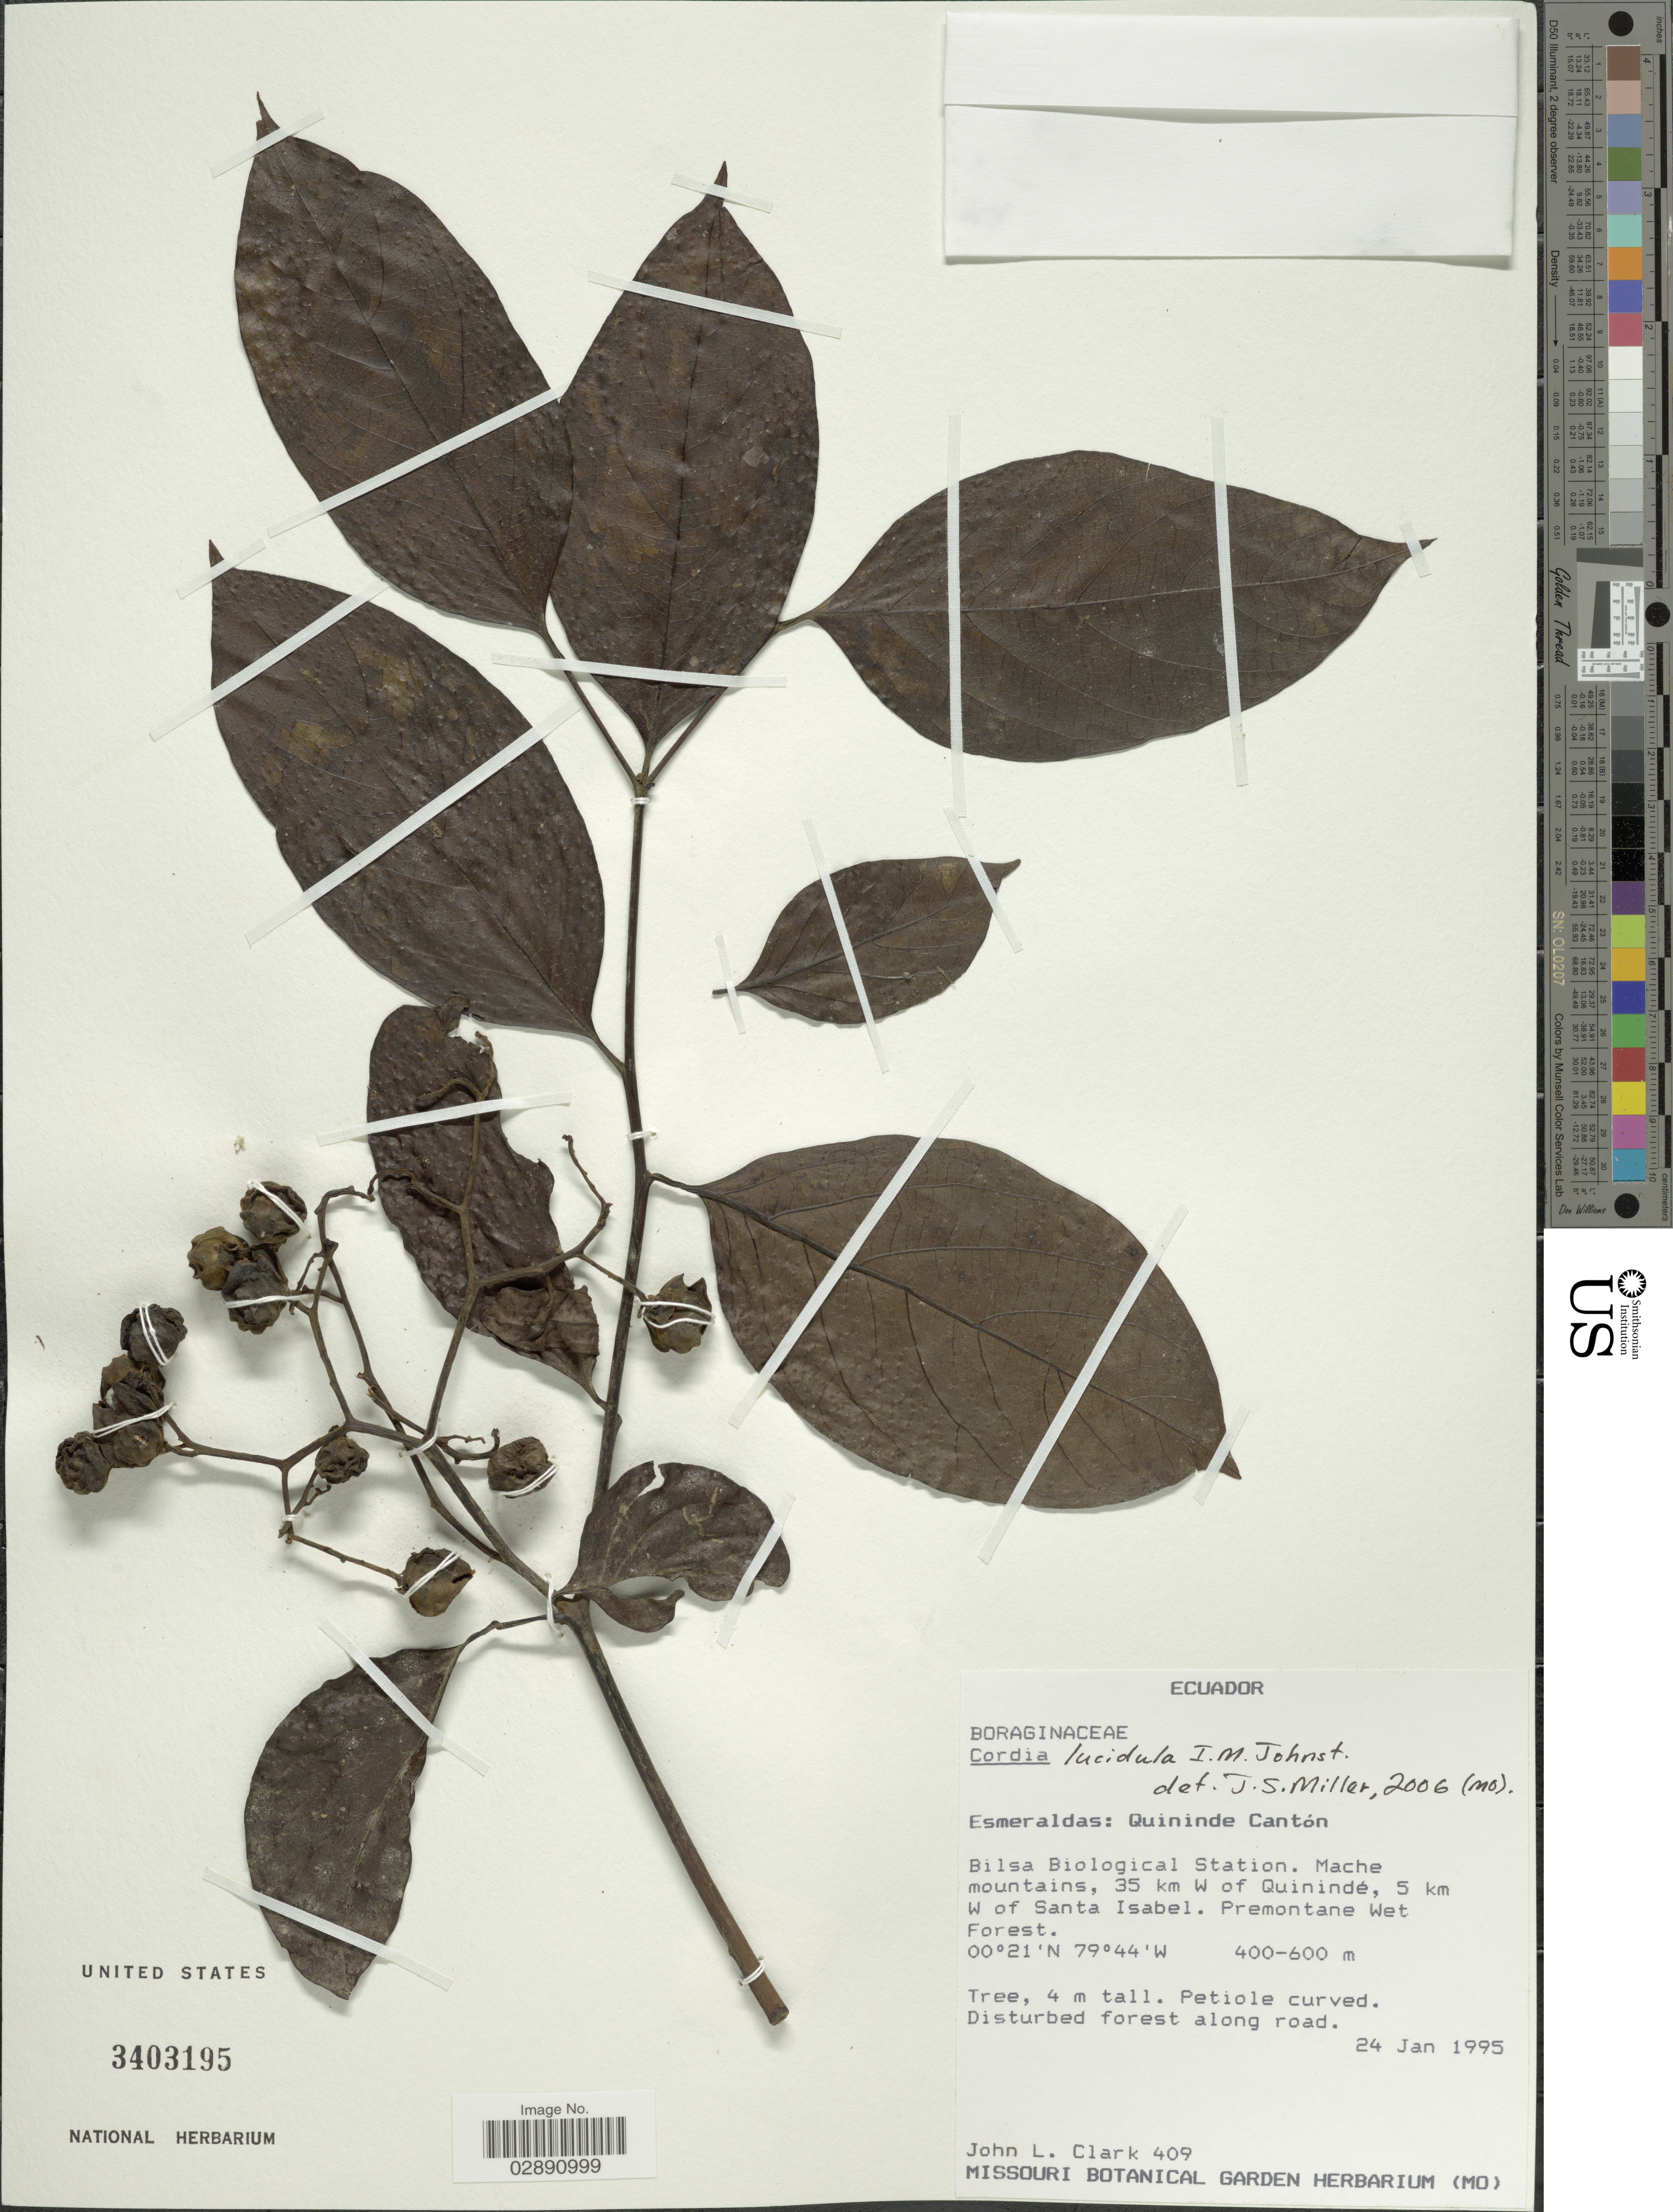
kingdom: Plantae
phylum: Tracheophyta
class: Magnoliopsida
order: Boraginales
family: Cordiaceae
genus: Cordia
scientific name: Cordia lucidula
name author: I.M. Johnst.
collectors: J. L. Clark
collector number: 409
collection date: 1995-01-24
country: Ecuador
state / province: Esmeraldas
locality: Quininde Cantón. Bilsa Biological Station. Mache Mountains, 35 km W of Quinindé, 5 km W of Santa Isabel.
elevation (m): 400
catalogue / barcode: US 3403195